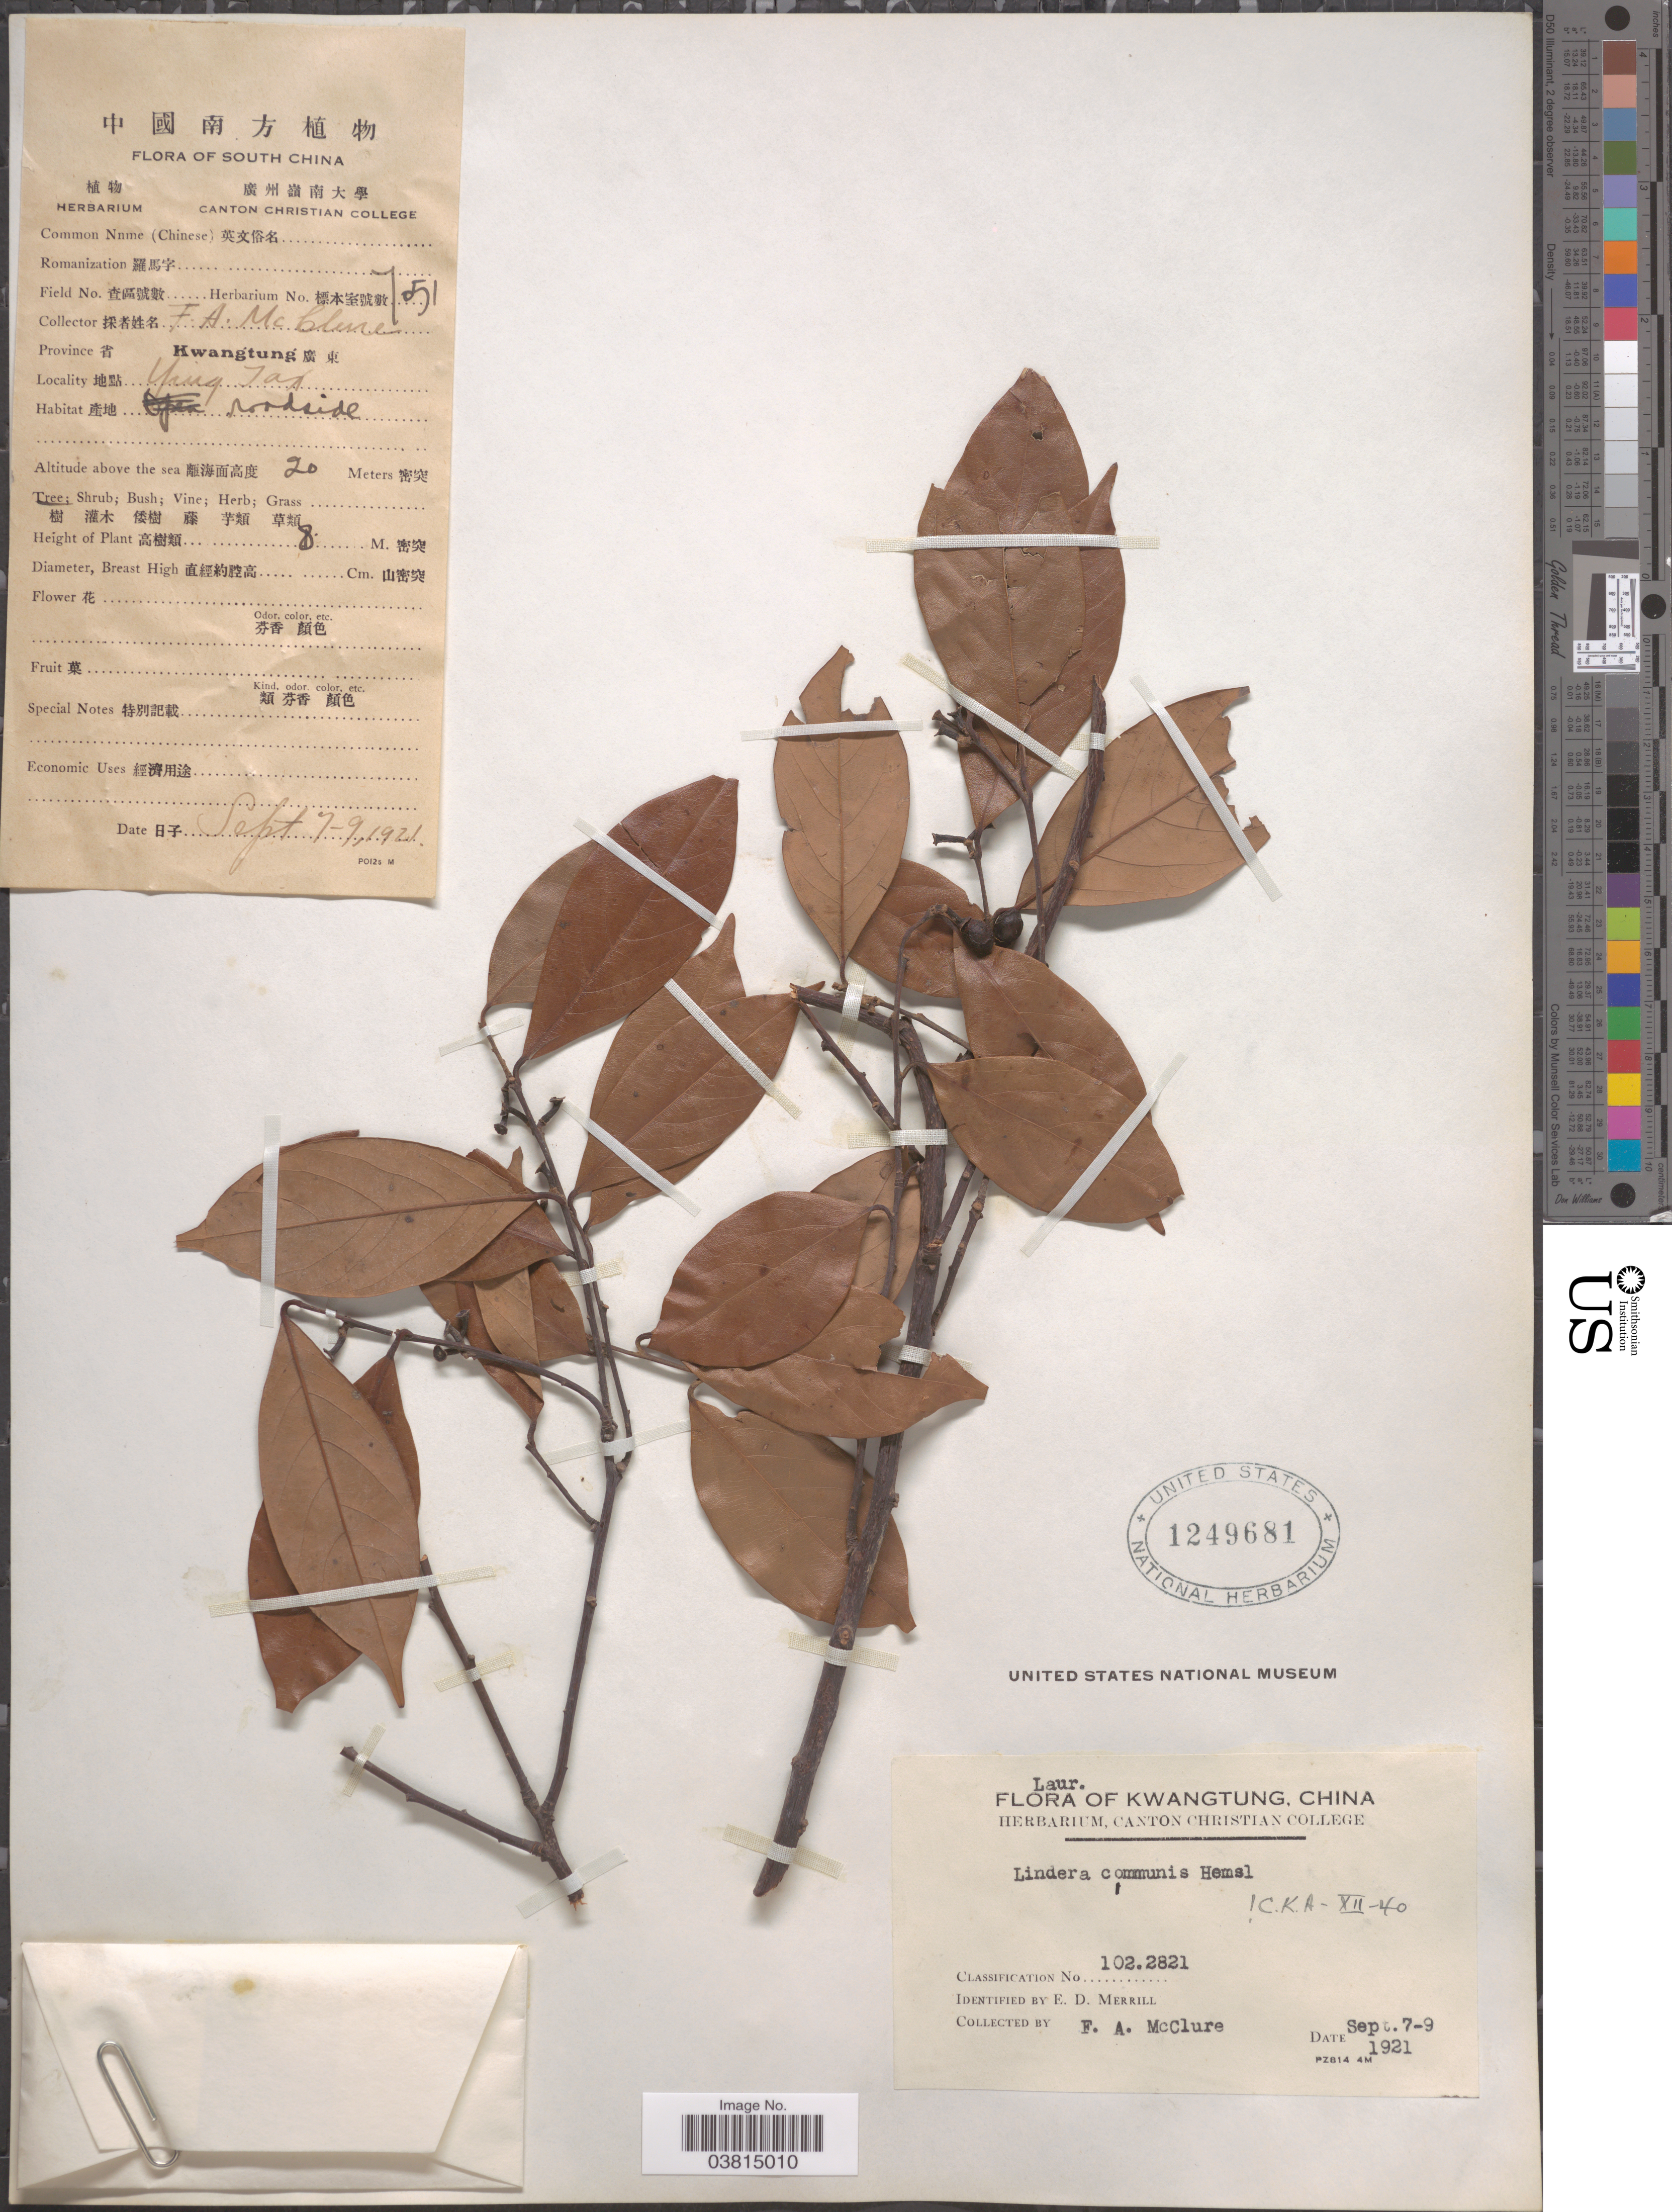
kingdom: Plantae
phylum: Tracheophyta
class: Magnoliopsida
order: Laurales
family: Lauraceae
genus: Lindera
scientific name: Lindera communis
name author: Hemsl.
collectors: F. A. McClure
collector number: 102.2821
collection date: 1921-09-07/1921-09-09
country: China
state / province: Guangdong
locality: South China. Kwangtung. X. Ying [interpreted] Tas.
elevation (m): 20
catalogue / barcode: US 1249681